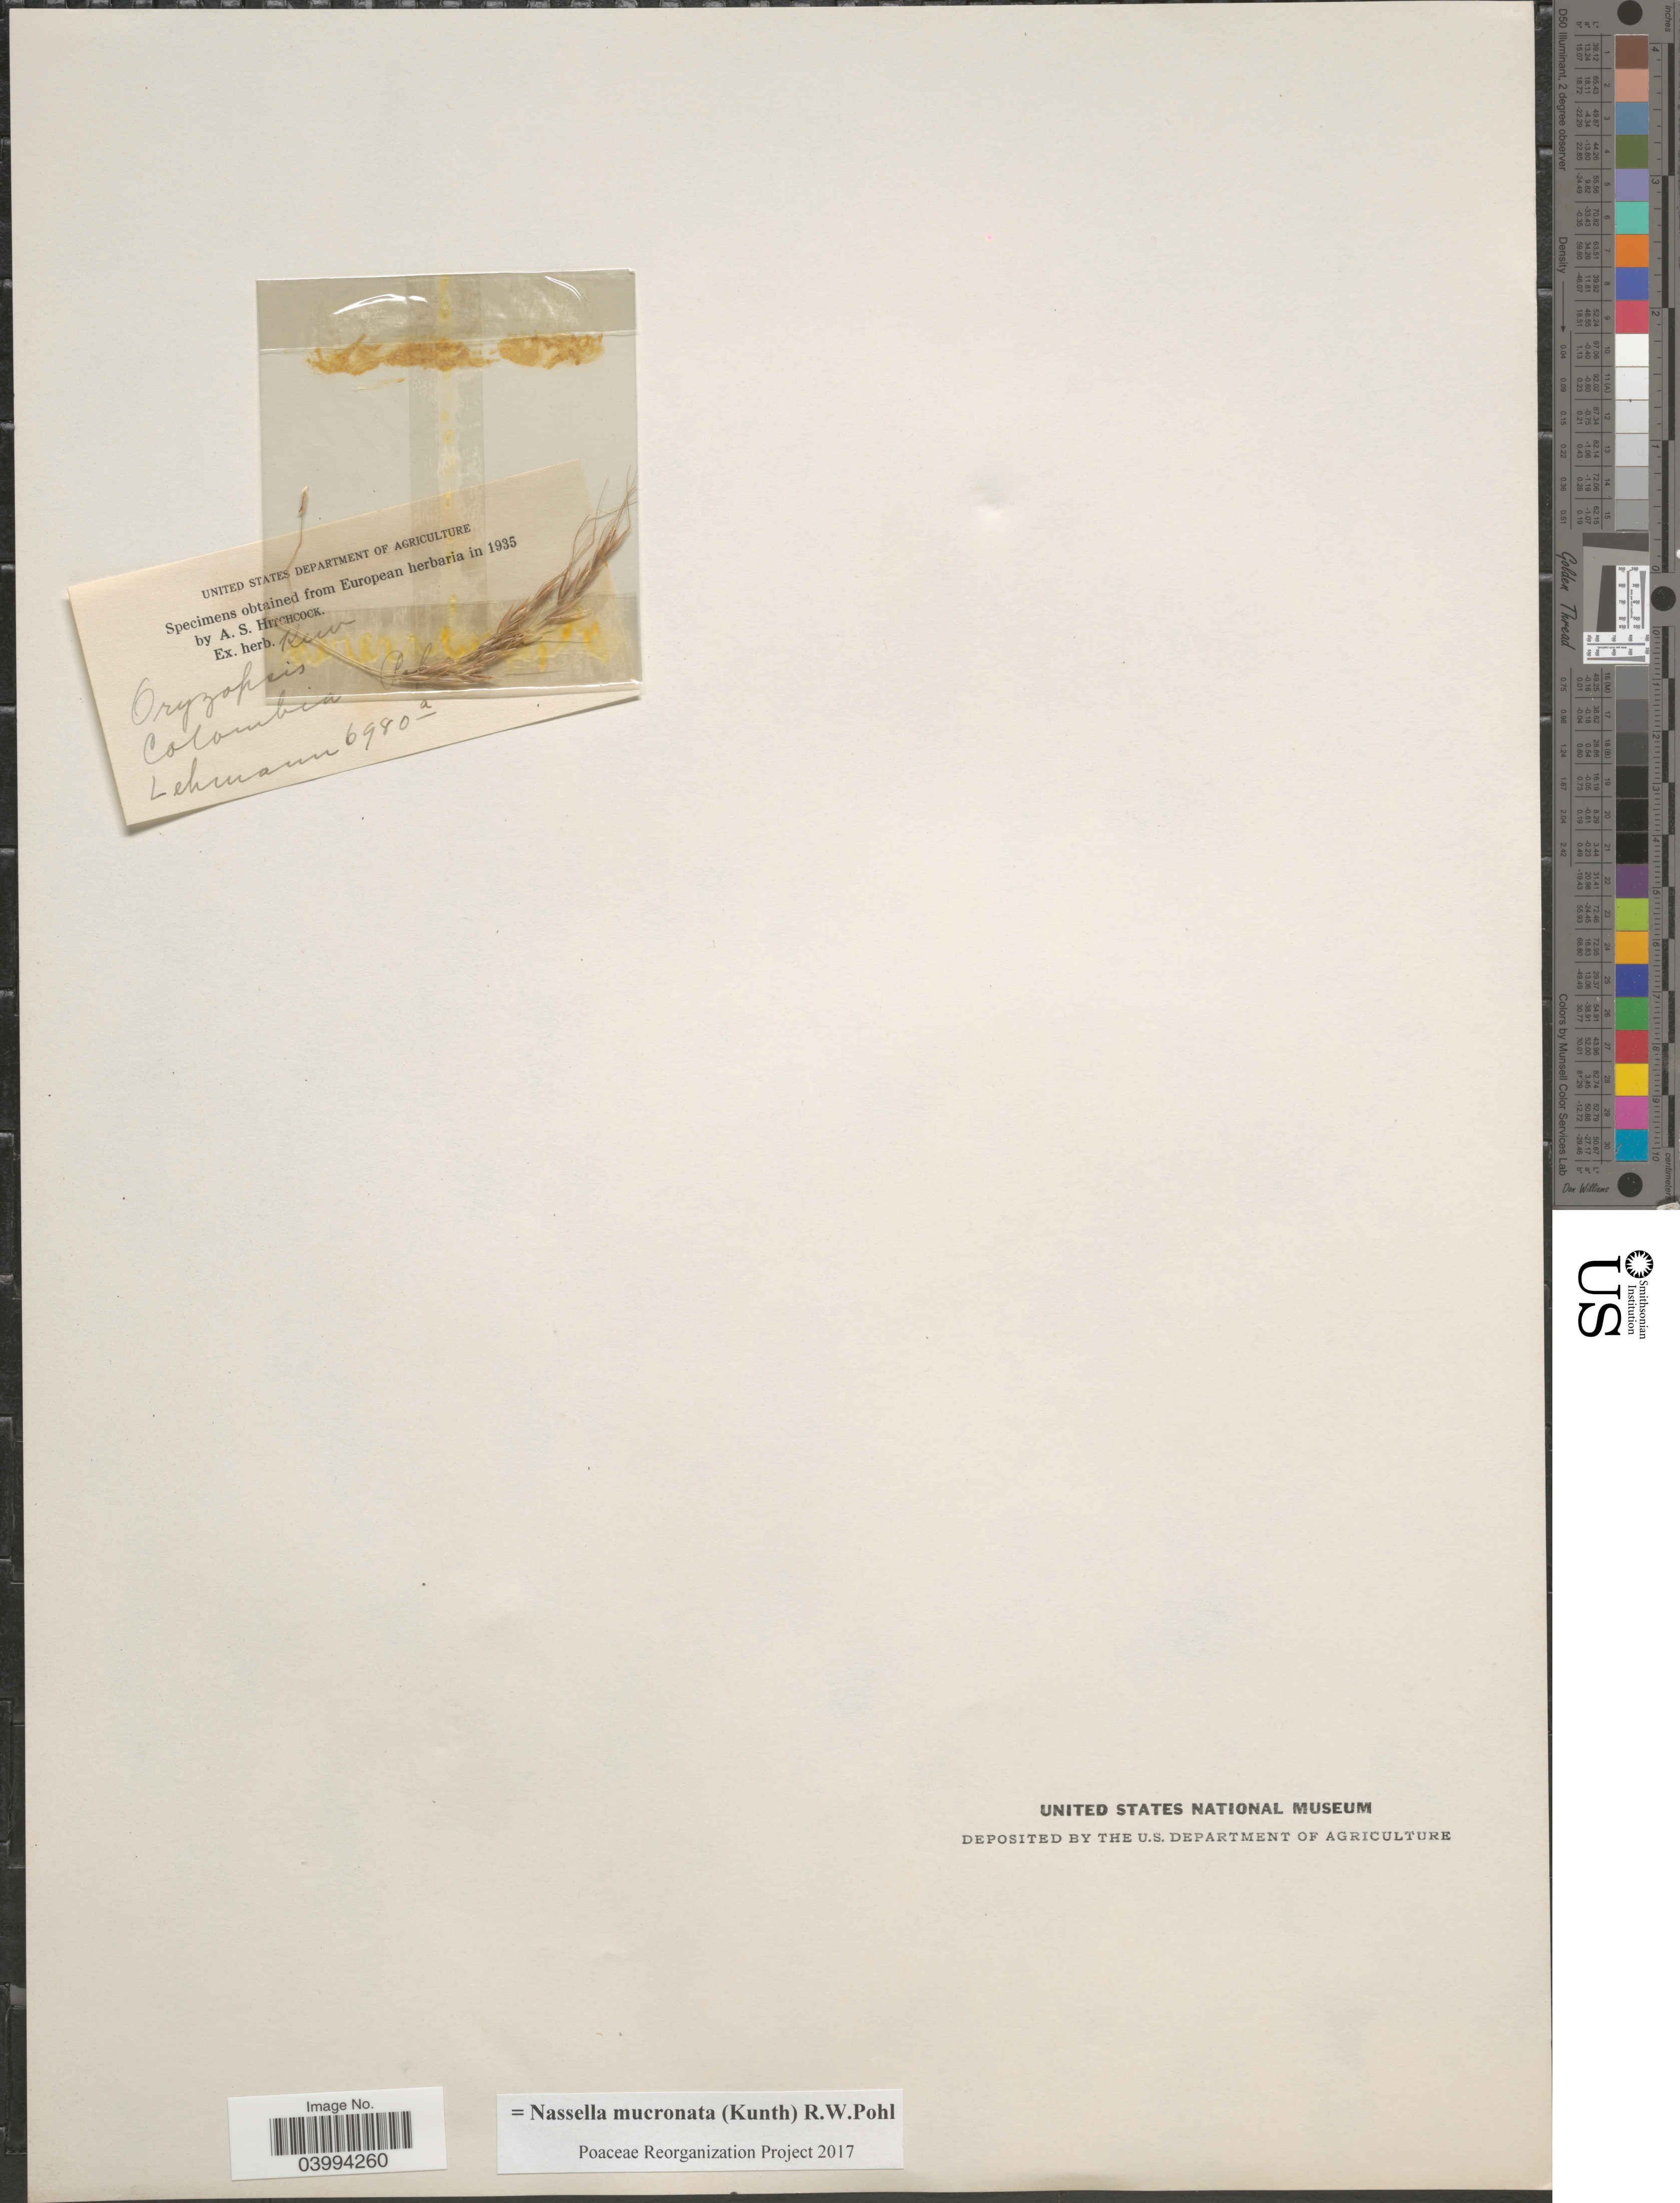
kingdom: Plantae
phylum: Tracheophyta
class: Liliopsida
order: Poales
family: Poaceae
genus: Nassella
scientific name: Nassella mucronata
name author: (Kunth) R.W. Pohl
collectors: -. Lehmann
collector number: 6980a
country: Colombia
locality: P [illegible text].